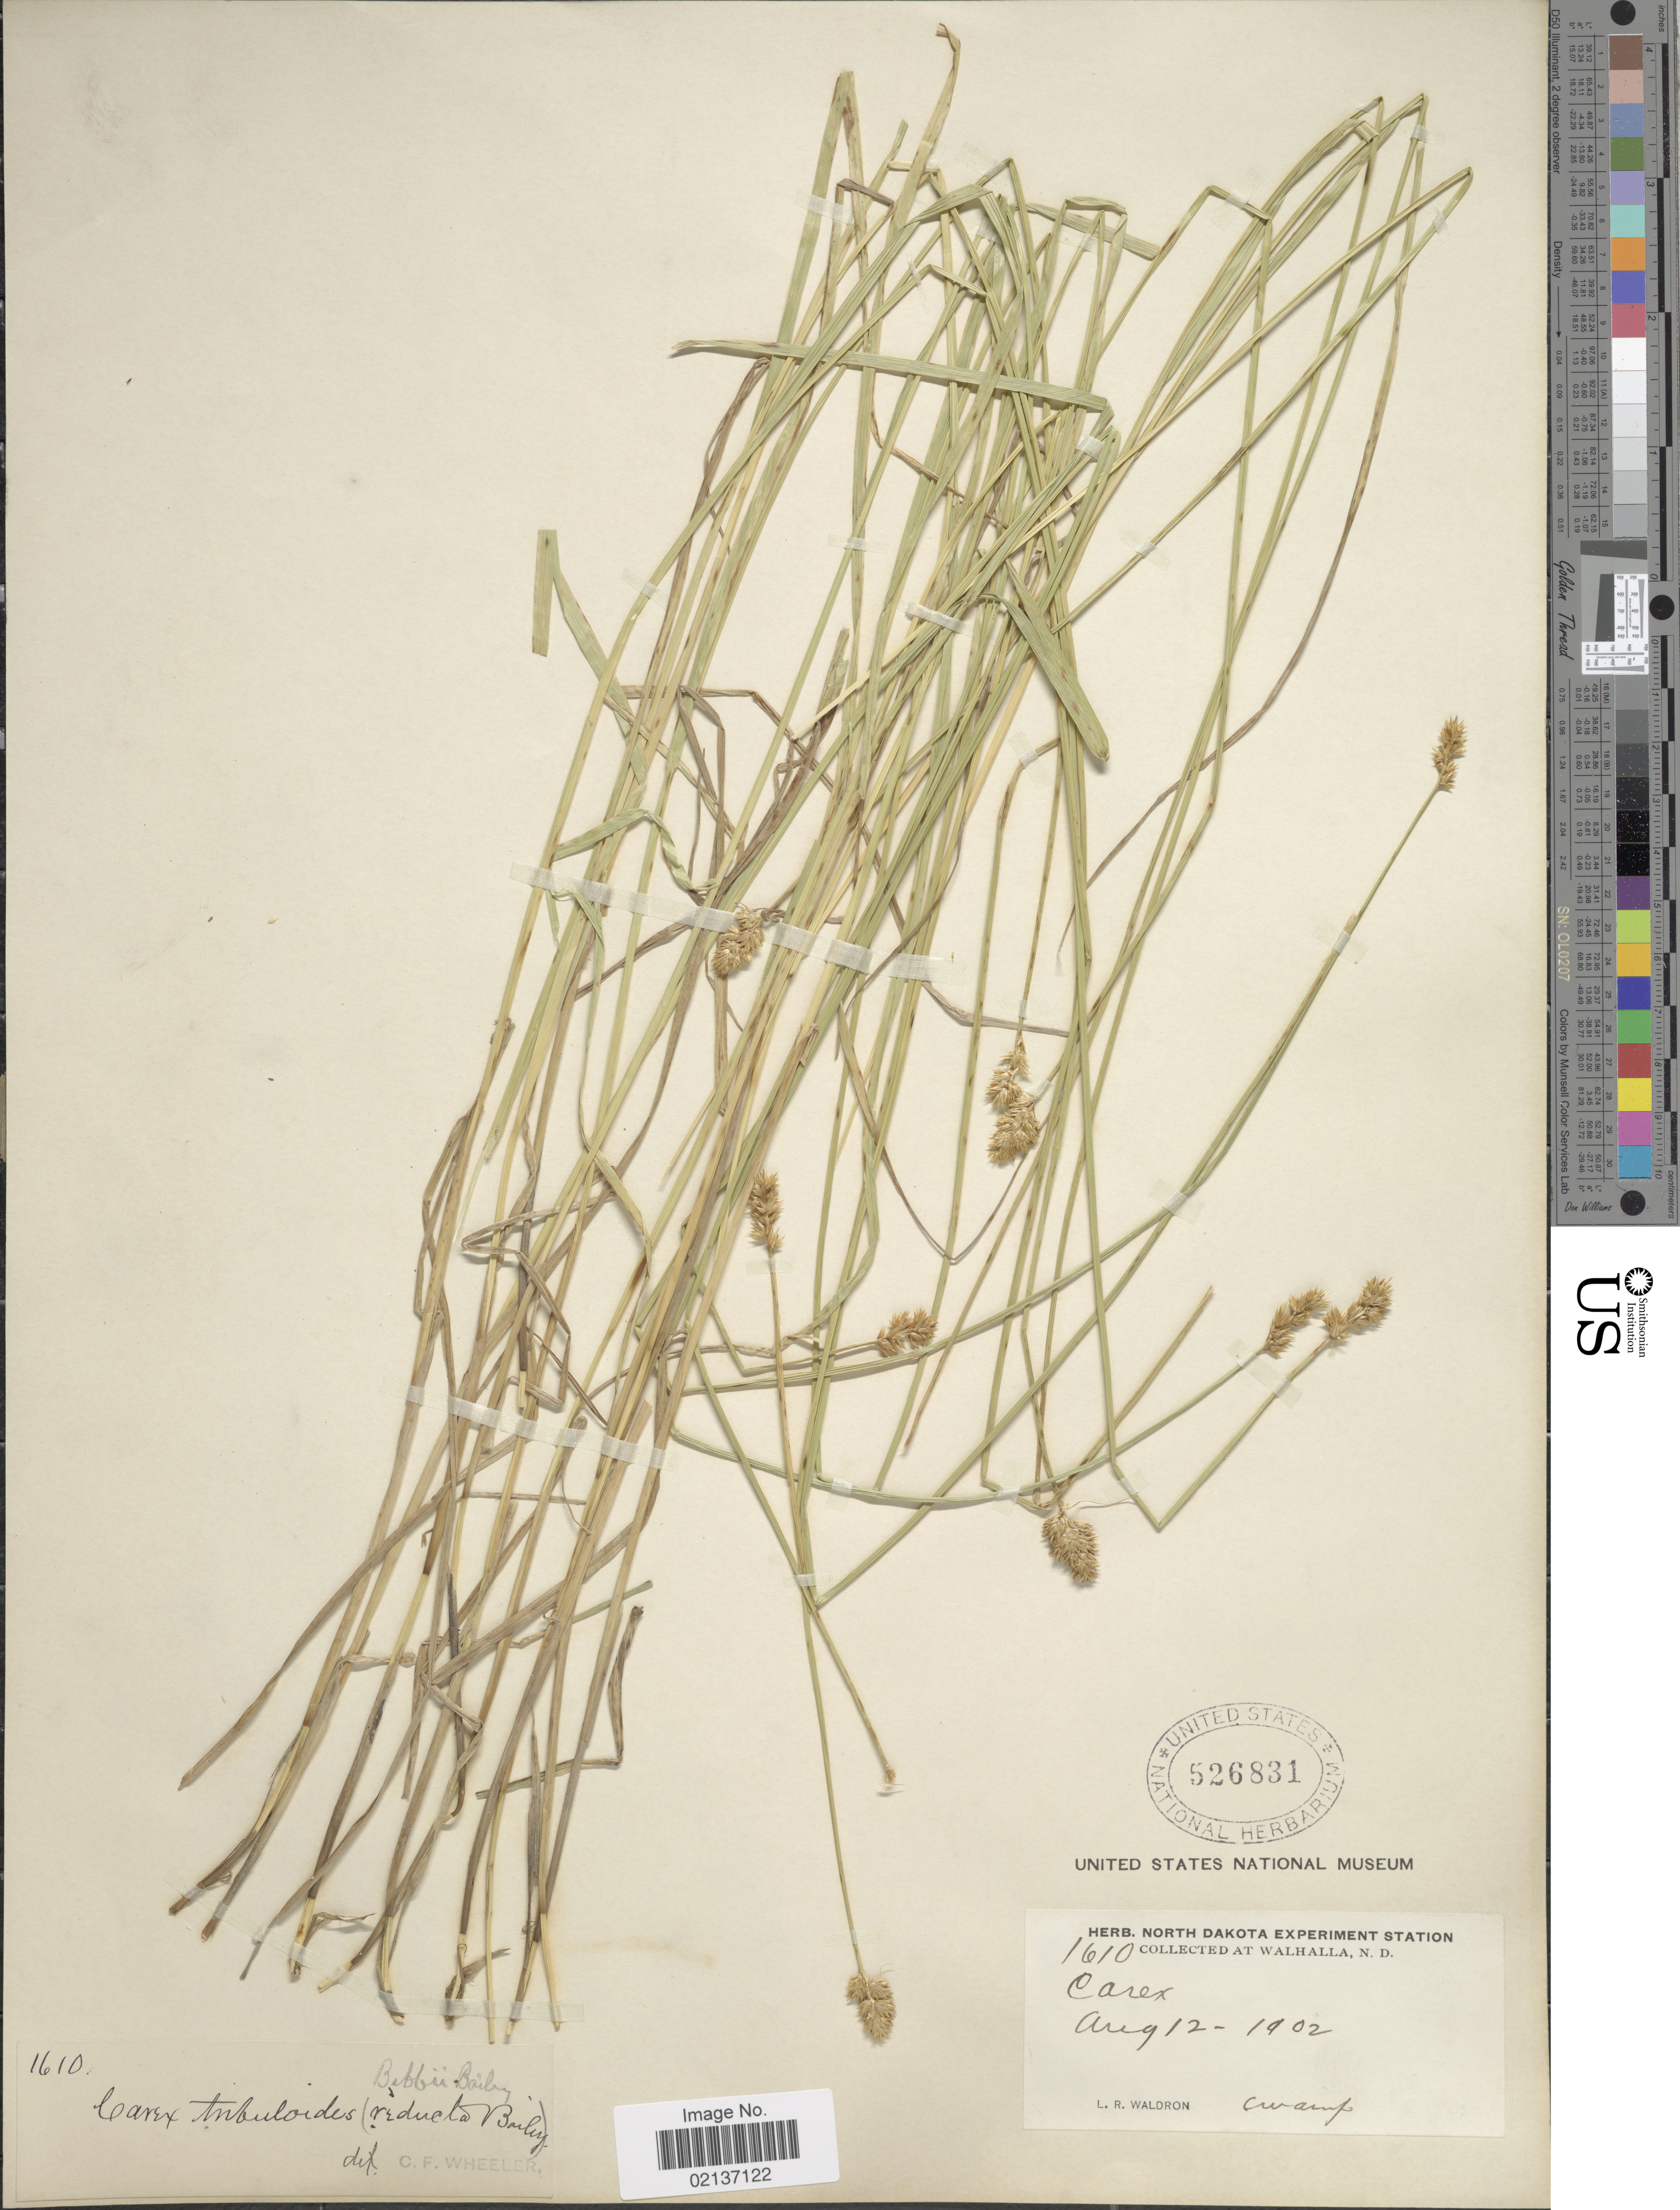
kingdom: Plantae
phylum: Tracheophyta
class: Liliopsida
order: Poales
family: Cyperaceae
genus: Carex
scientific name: Carex tribuloides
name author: Wahlenb.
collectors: L. Waldron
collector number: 1610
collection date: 1902-08-12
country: United States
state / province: North Dakota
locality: Walhalla, swamp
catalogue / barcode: US 526831